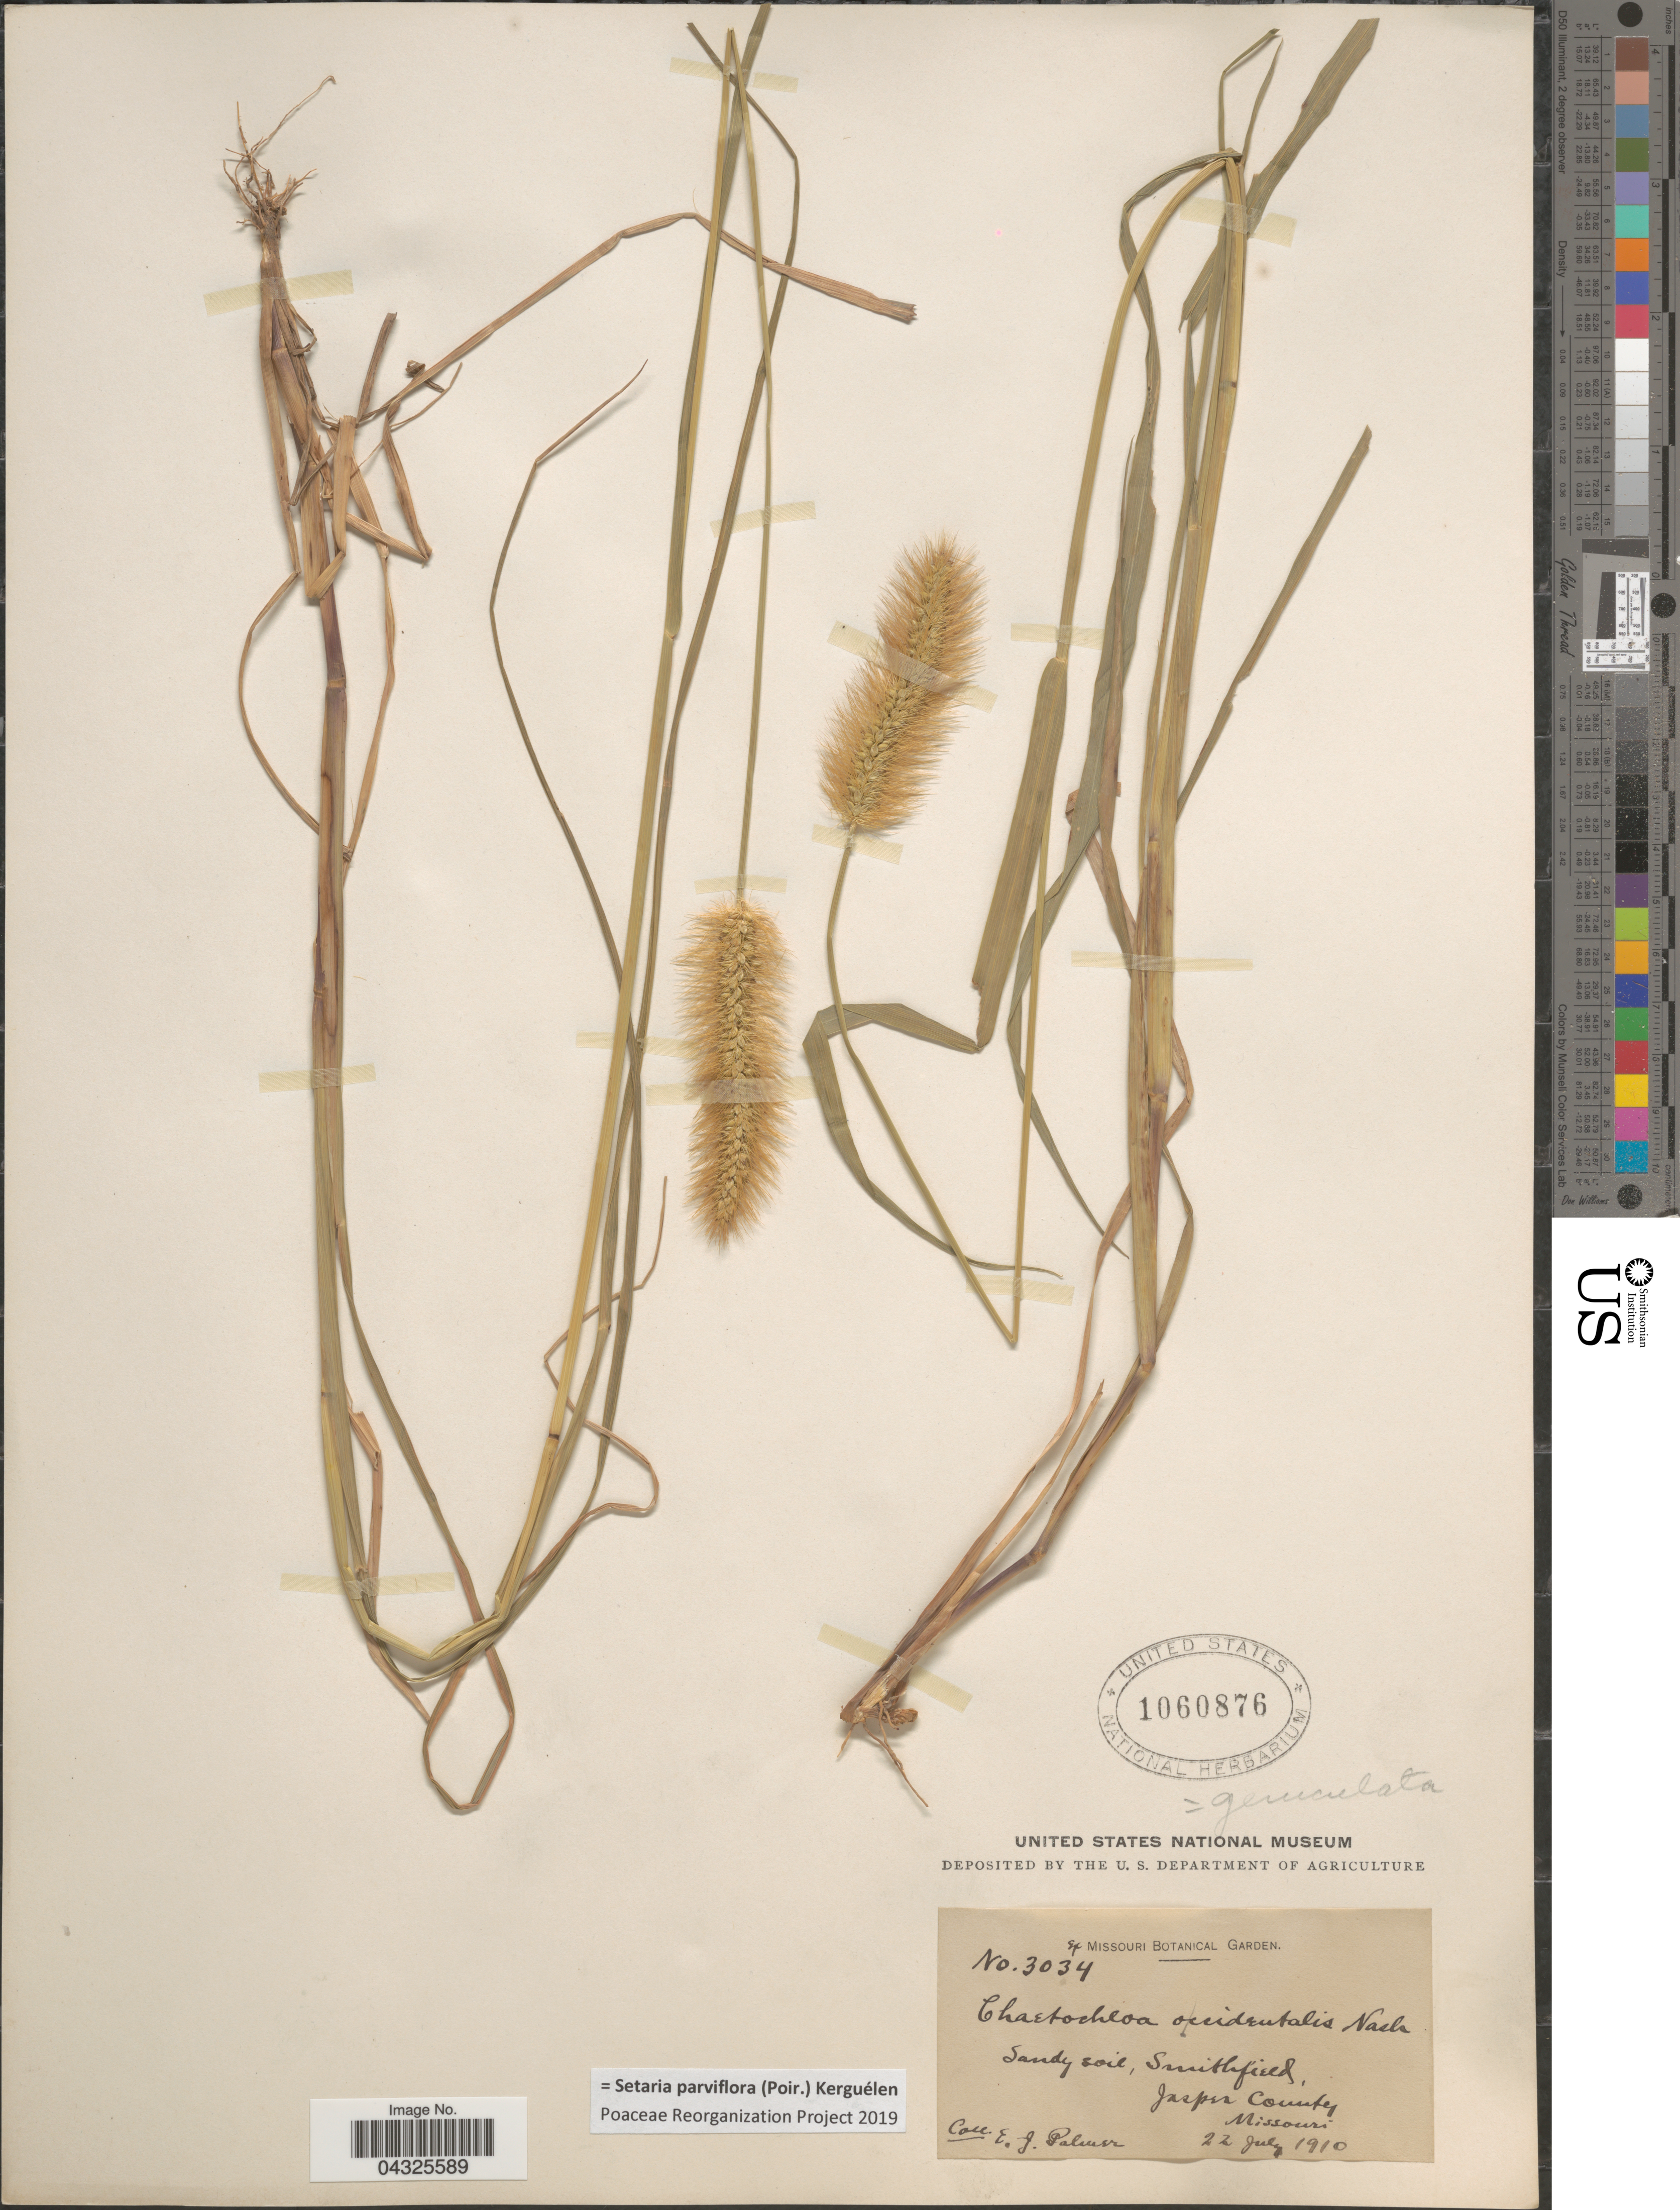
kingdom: Plantae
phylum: Tracheophyta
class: Liliopsida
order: Poales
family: Poaceae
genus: Setaria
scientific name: Setaria parviflora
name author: (Poir.) Kerguélen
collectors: E. J. Palmer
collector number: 3034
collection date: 1910-07-22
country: United States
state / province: Missouri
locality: Smithfield. Jasper County.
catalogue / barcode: US 1060876